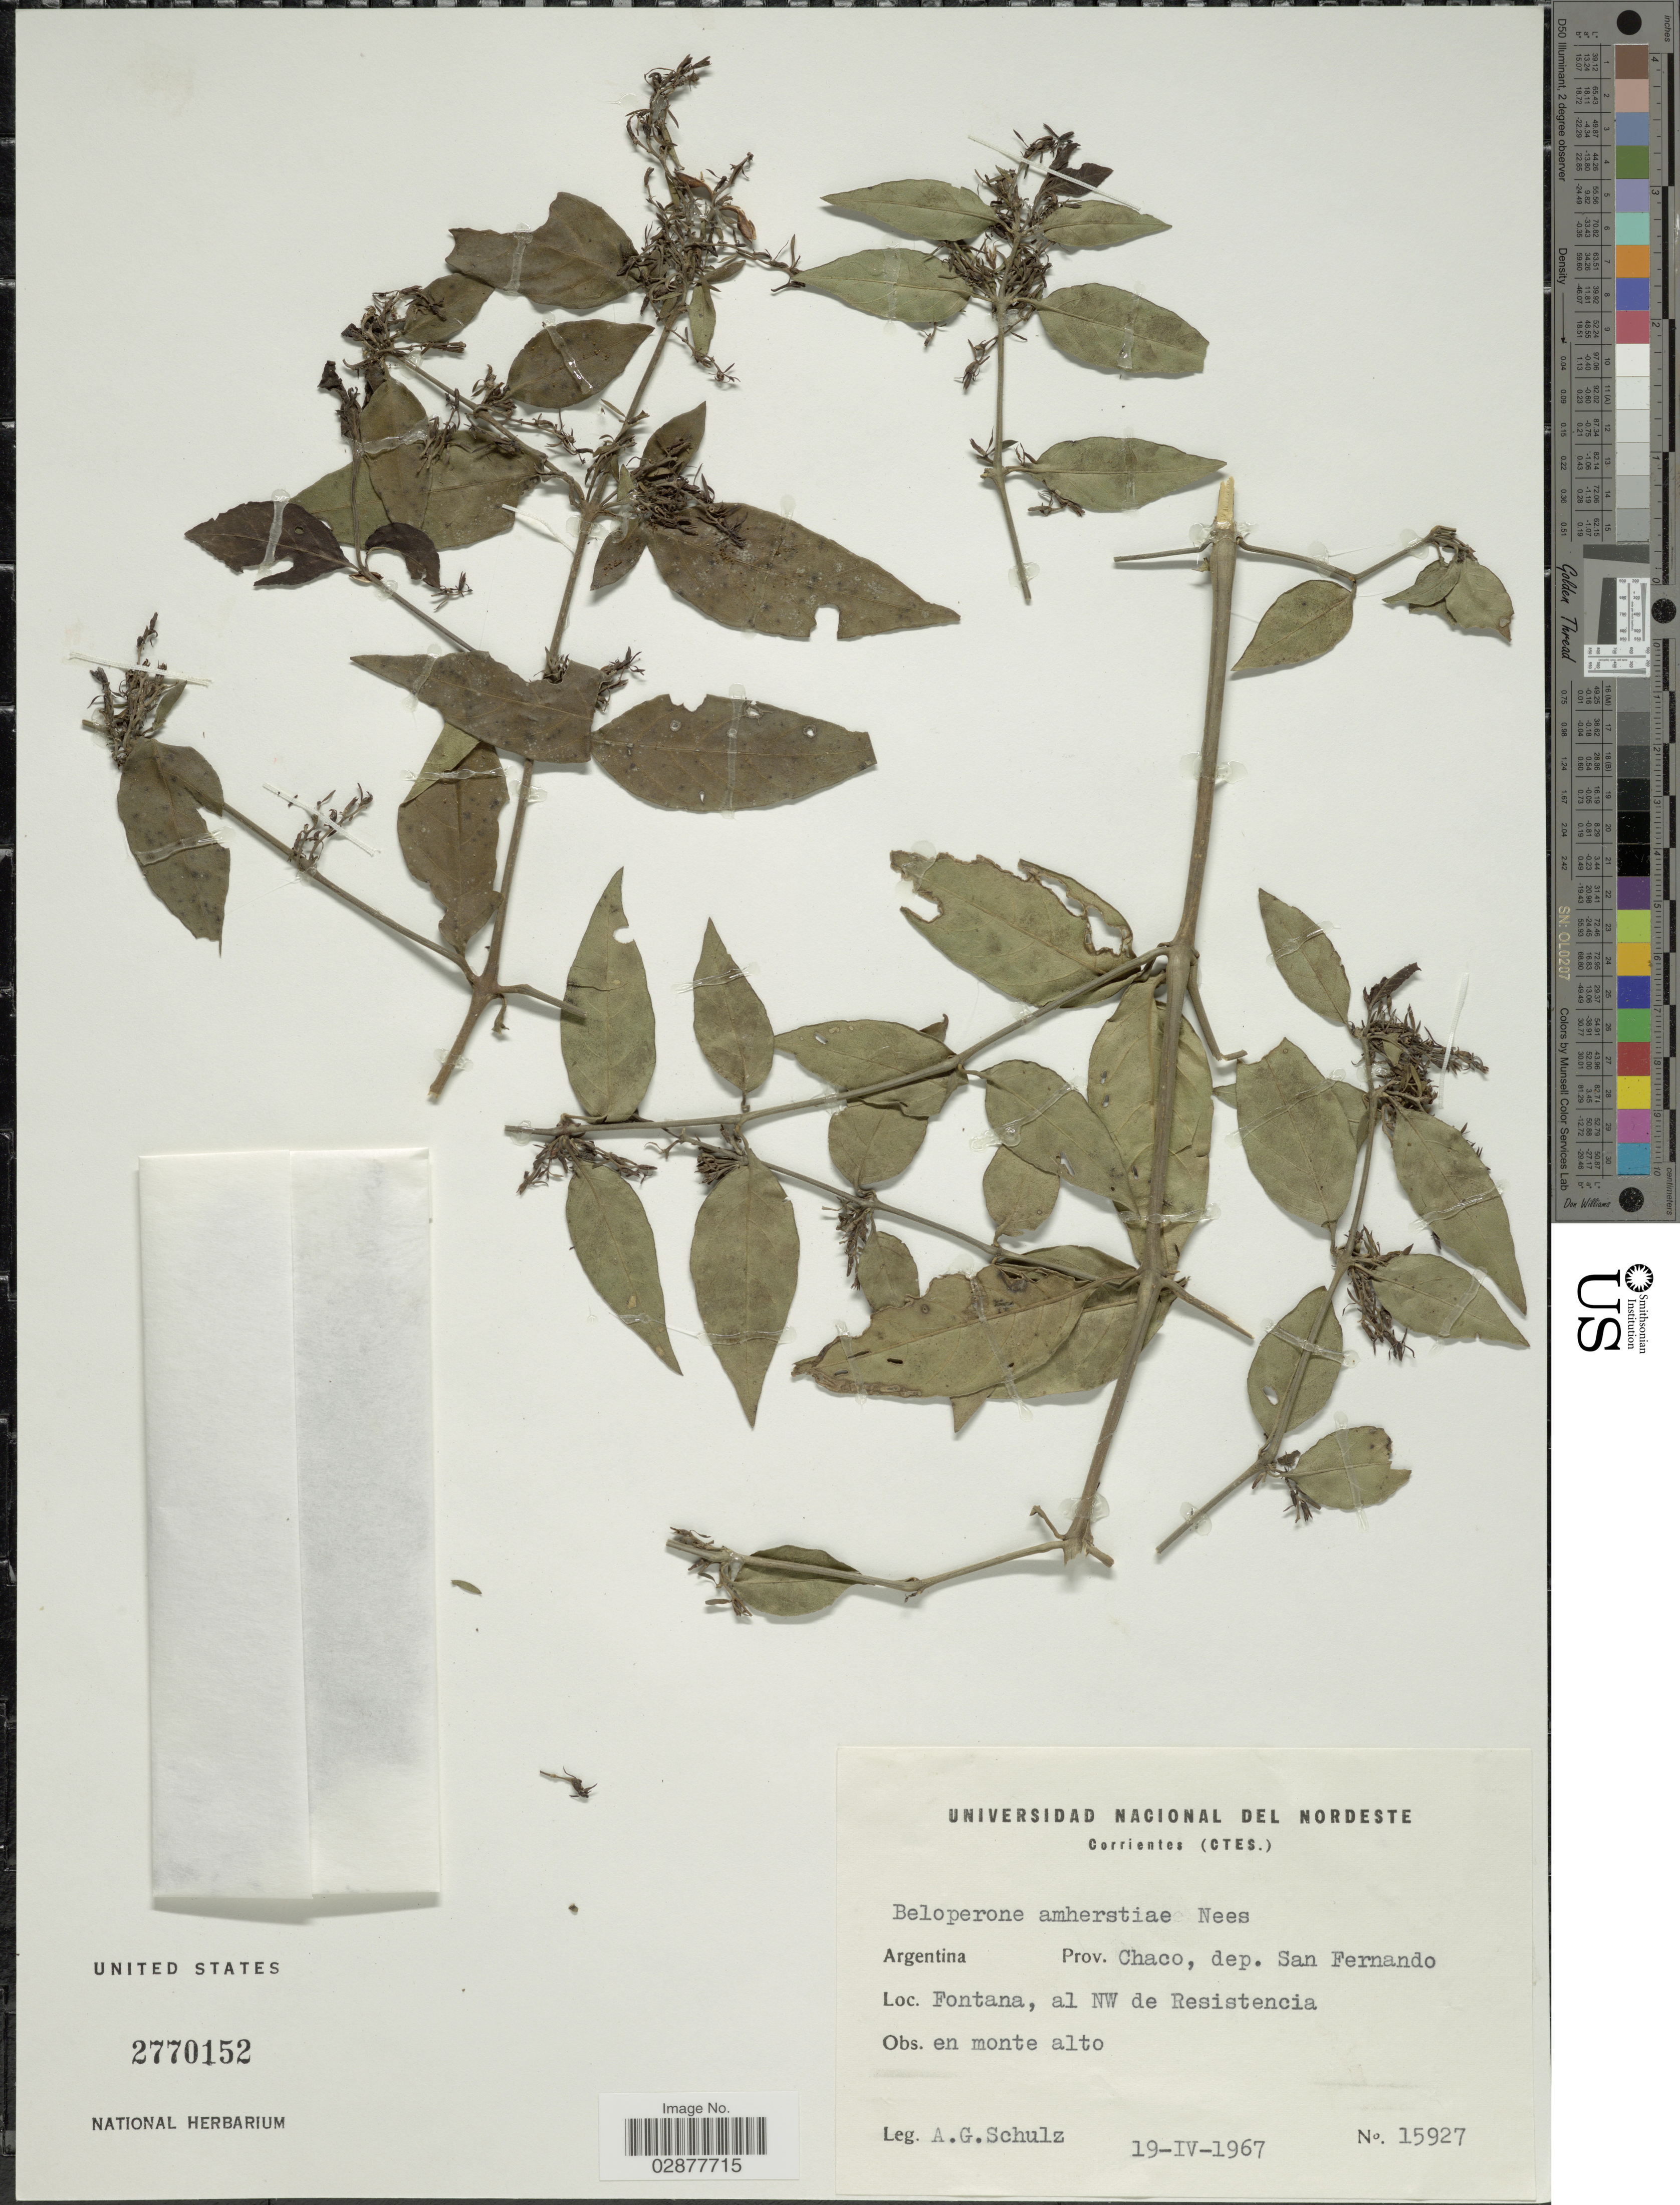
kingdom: Plantae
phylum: Tracheophyta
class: Magnoliopsida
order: Lamiales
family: Acanthaceae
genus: Justicia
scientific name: Justicia brasiliana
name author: Roth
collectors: A. G. Schulz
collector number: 15927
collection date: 1967-04-19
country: Argentina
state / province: Chaco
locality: Prov. Chaco, dep. San Fernando. Fontana, al NW de Resistencia.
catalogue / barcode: US 2770152